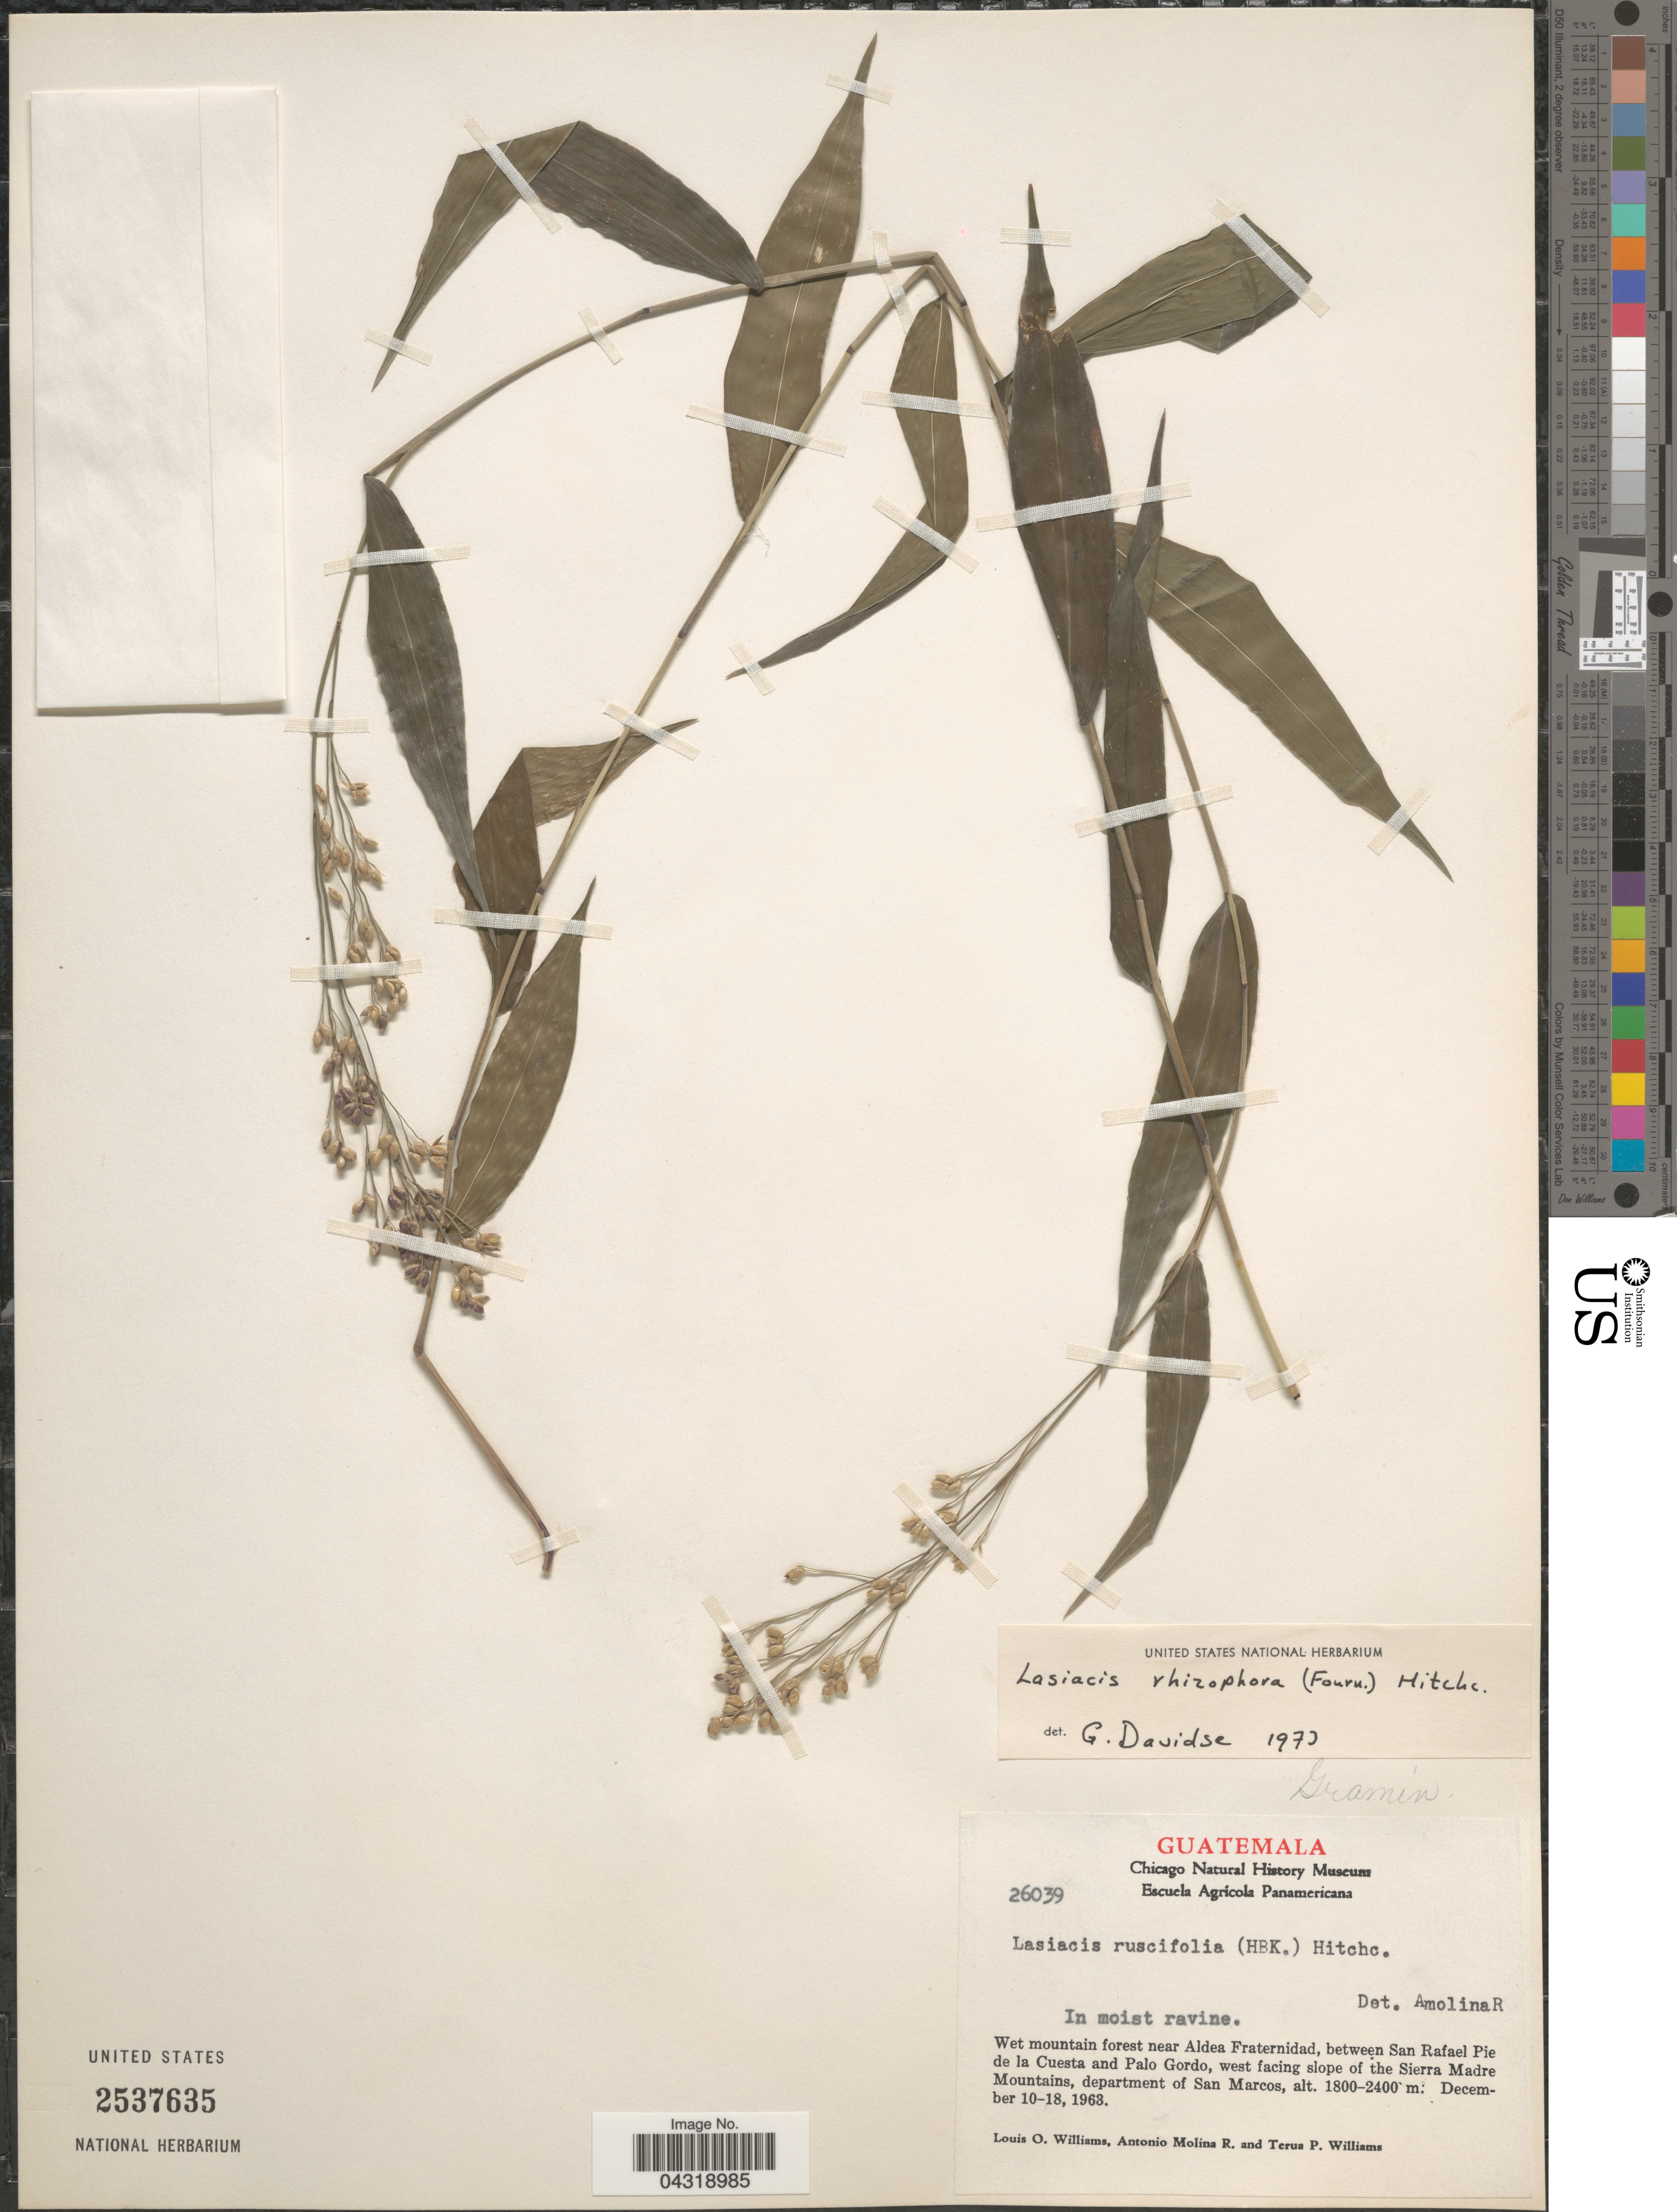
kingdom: Plantae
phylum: Tracheophyta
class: Liliopsida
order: Poales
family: Poaceae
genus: Lasiacis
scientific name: Lasiacis rhizophora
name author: (E. Fourn.) Hitchc.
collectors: L. O. Williams, A. Molina R. & T. Williams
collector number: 26039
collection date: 1963-12-10/1963-12-18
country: Guatemala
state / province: San Marcos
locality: In moist ravine. Wet mountain forest near Aldea Fraternidad, between San Rafael Pie de la Cuesta and Palo Gordo, west facing slope of the Sierra Madre Mountains, department of San Marcos.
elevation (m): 1800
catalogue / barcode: US 2537635